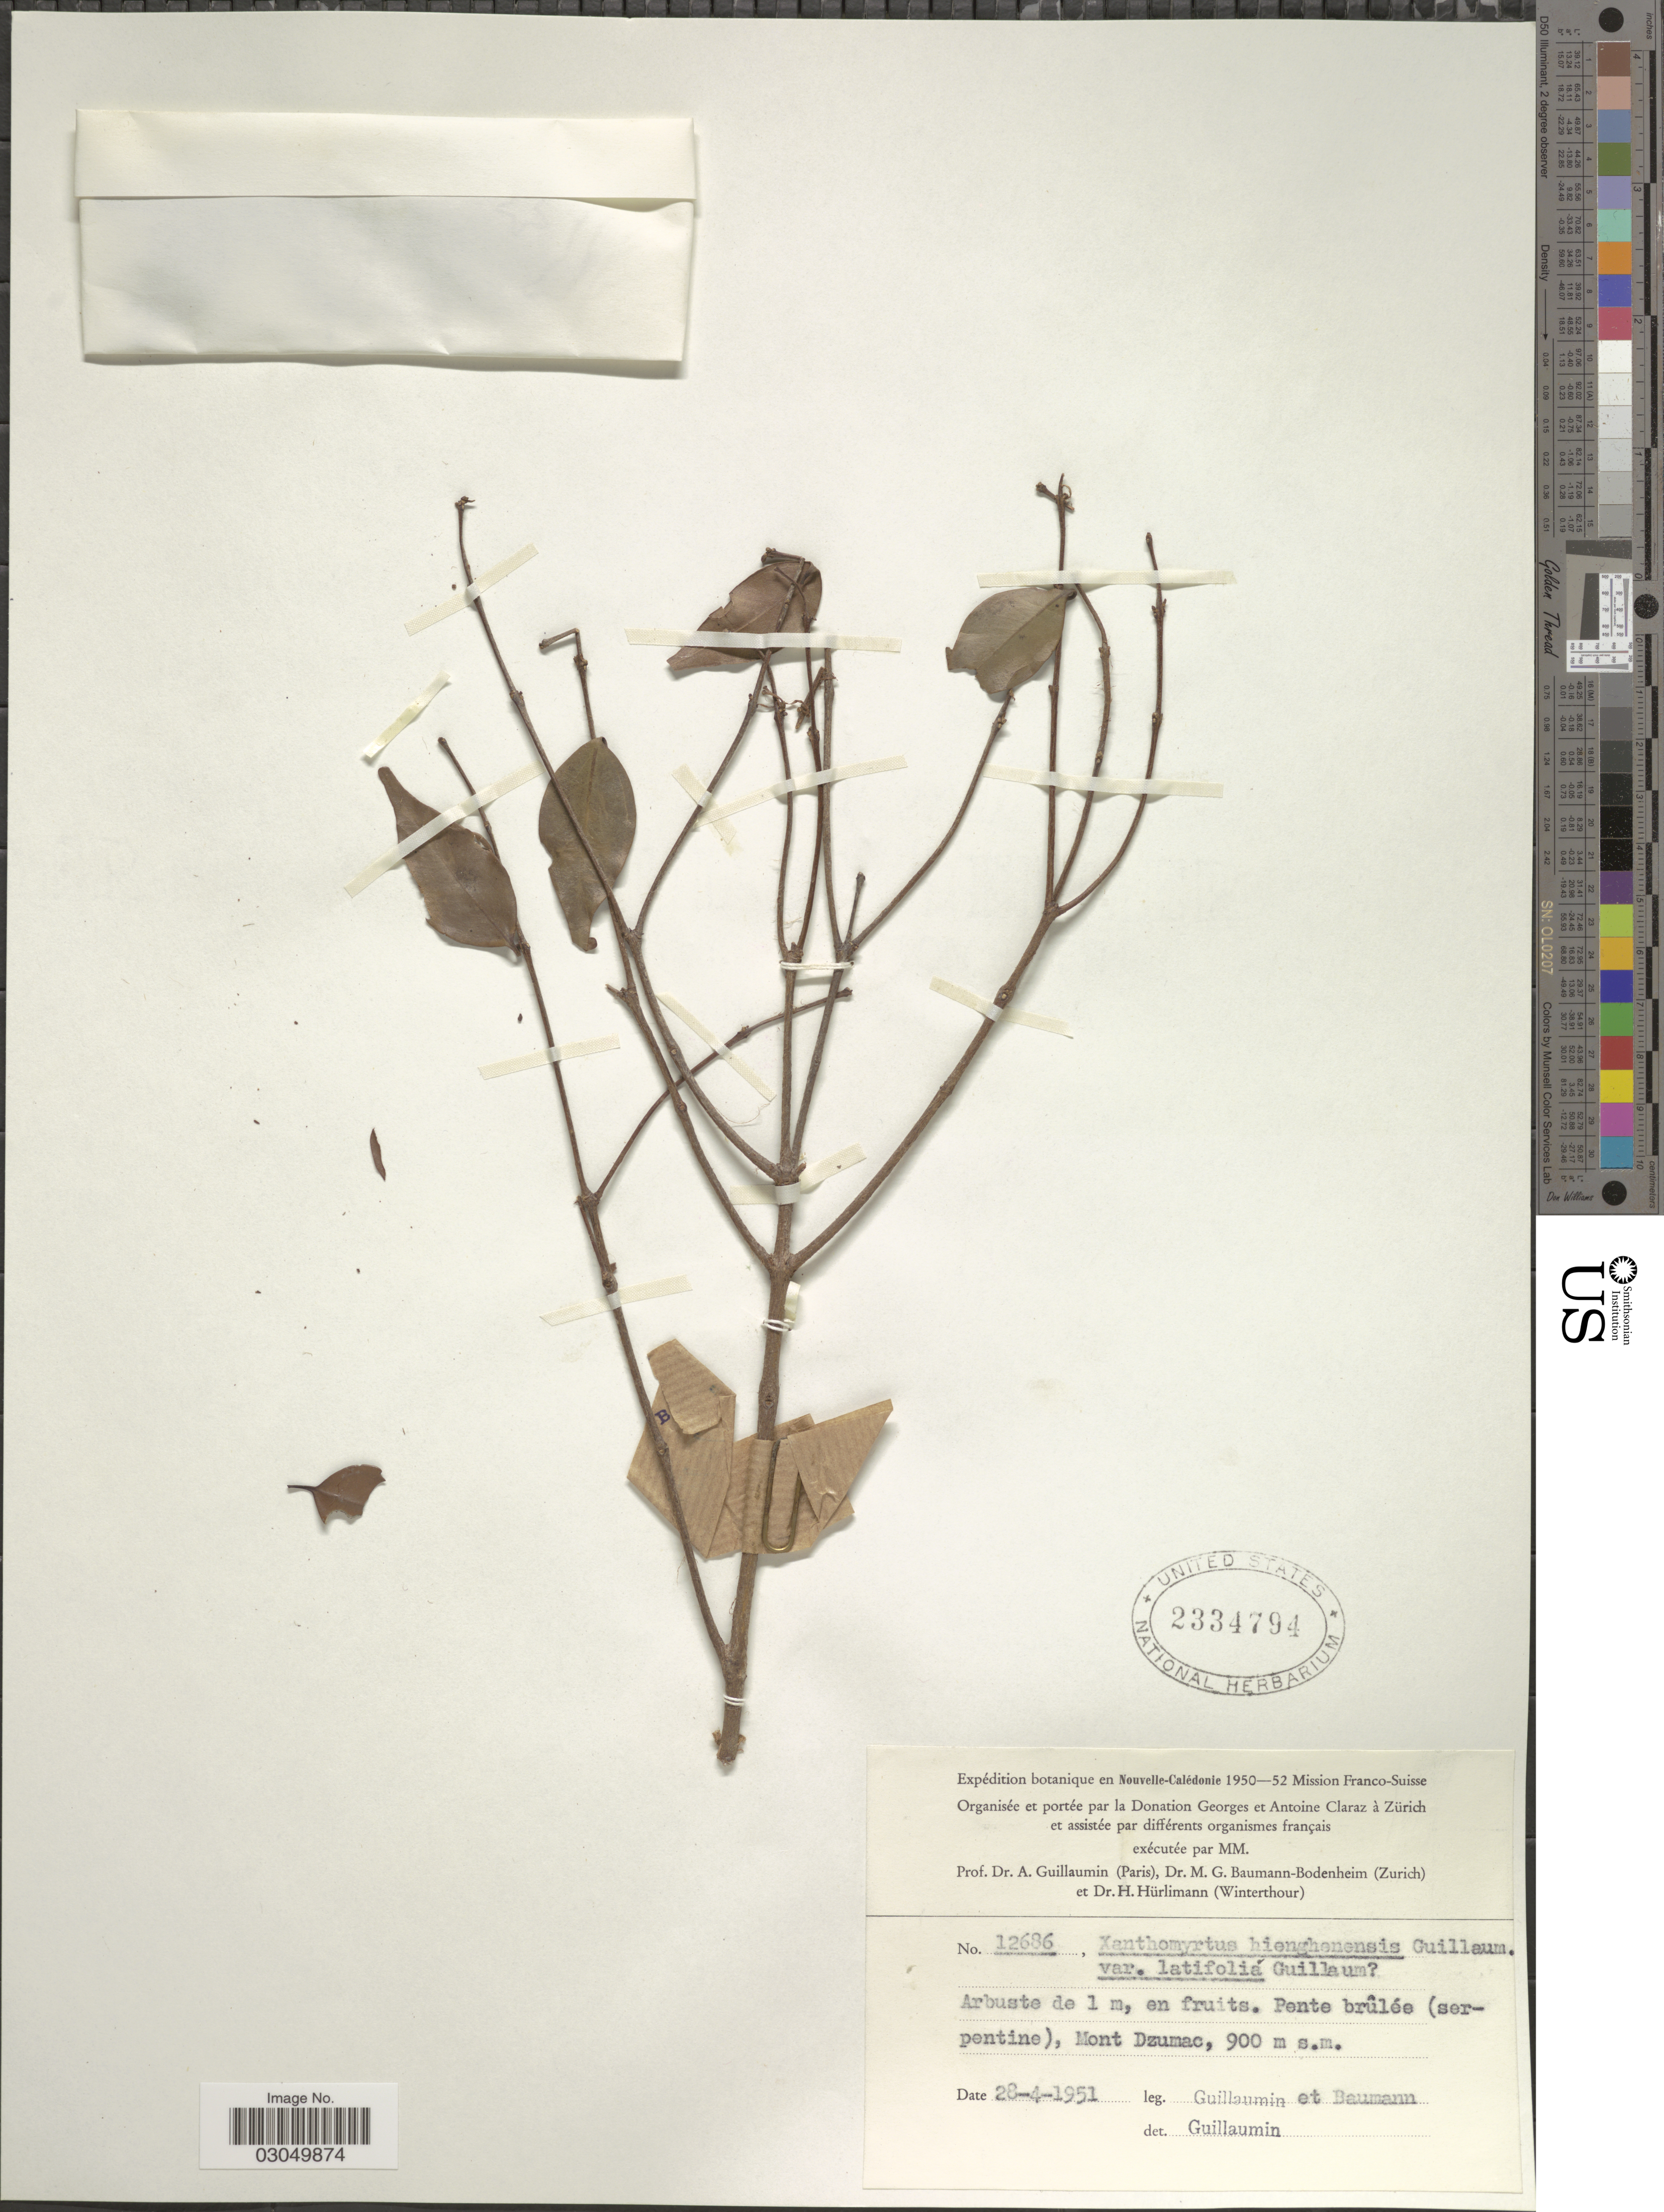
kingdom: Plantae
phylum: Tracheophyta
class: Magnoliopsida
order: Myrtales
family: Myrtaceae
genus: Xanthomyrtus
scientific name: Xanthomyrtus hienghenensis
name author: Guillaumin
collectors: A. Guillaumin & M. G. Baumann-Bodenheim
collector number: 12686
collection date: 1951-04-28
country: New Caledonia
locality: En Nouvelle-Calédonie. Pente brûlée (serpentine), Mont Dzumac.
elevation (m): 900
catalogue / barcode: US 2334794